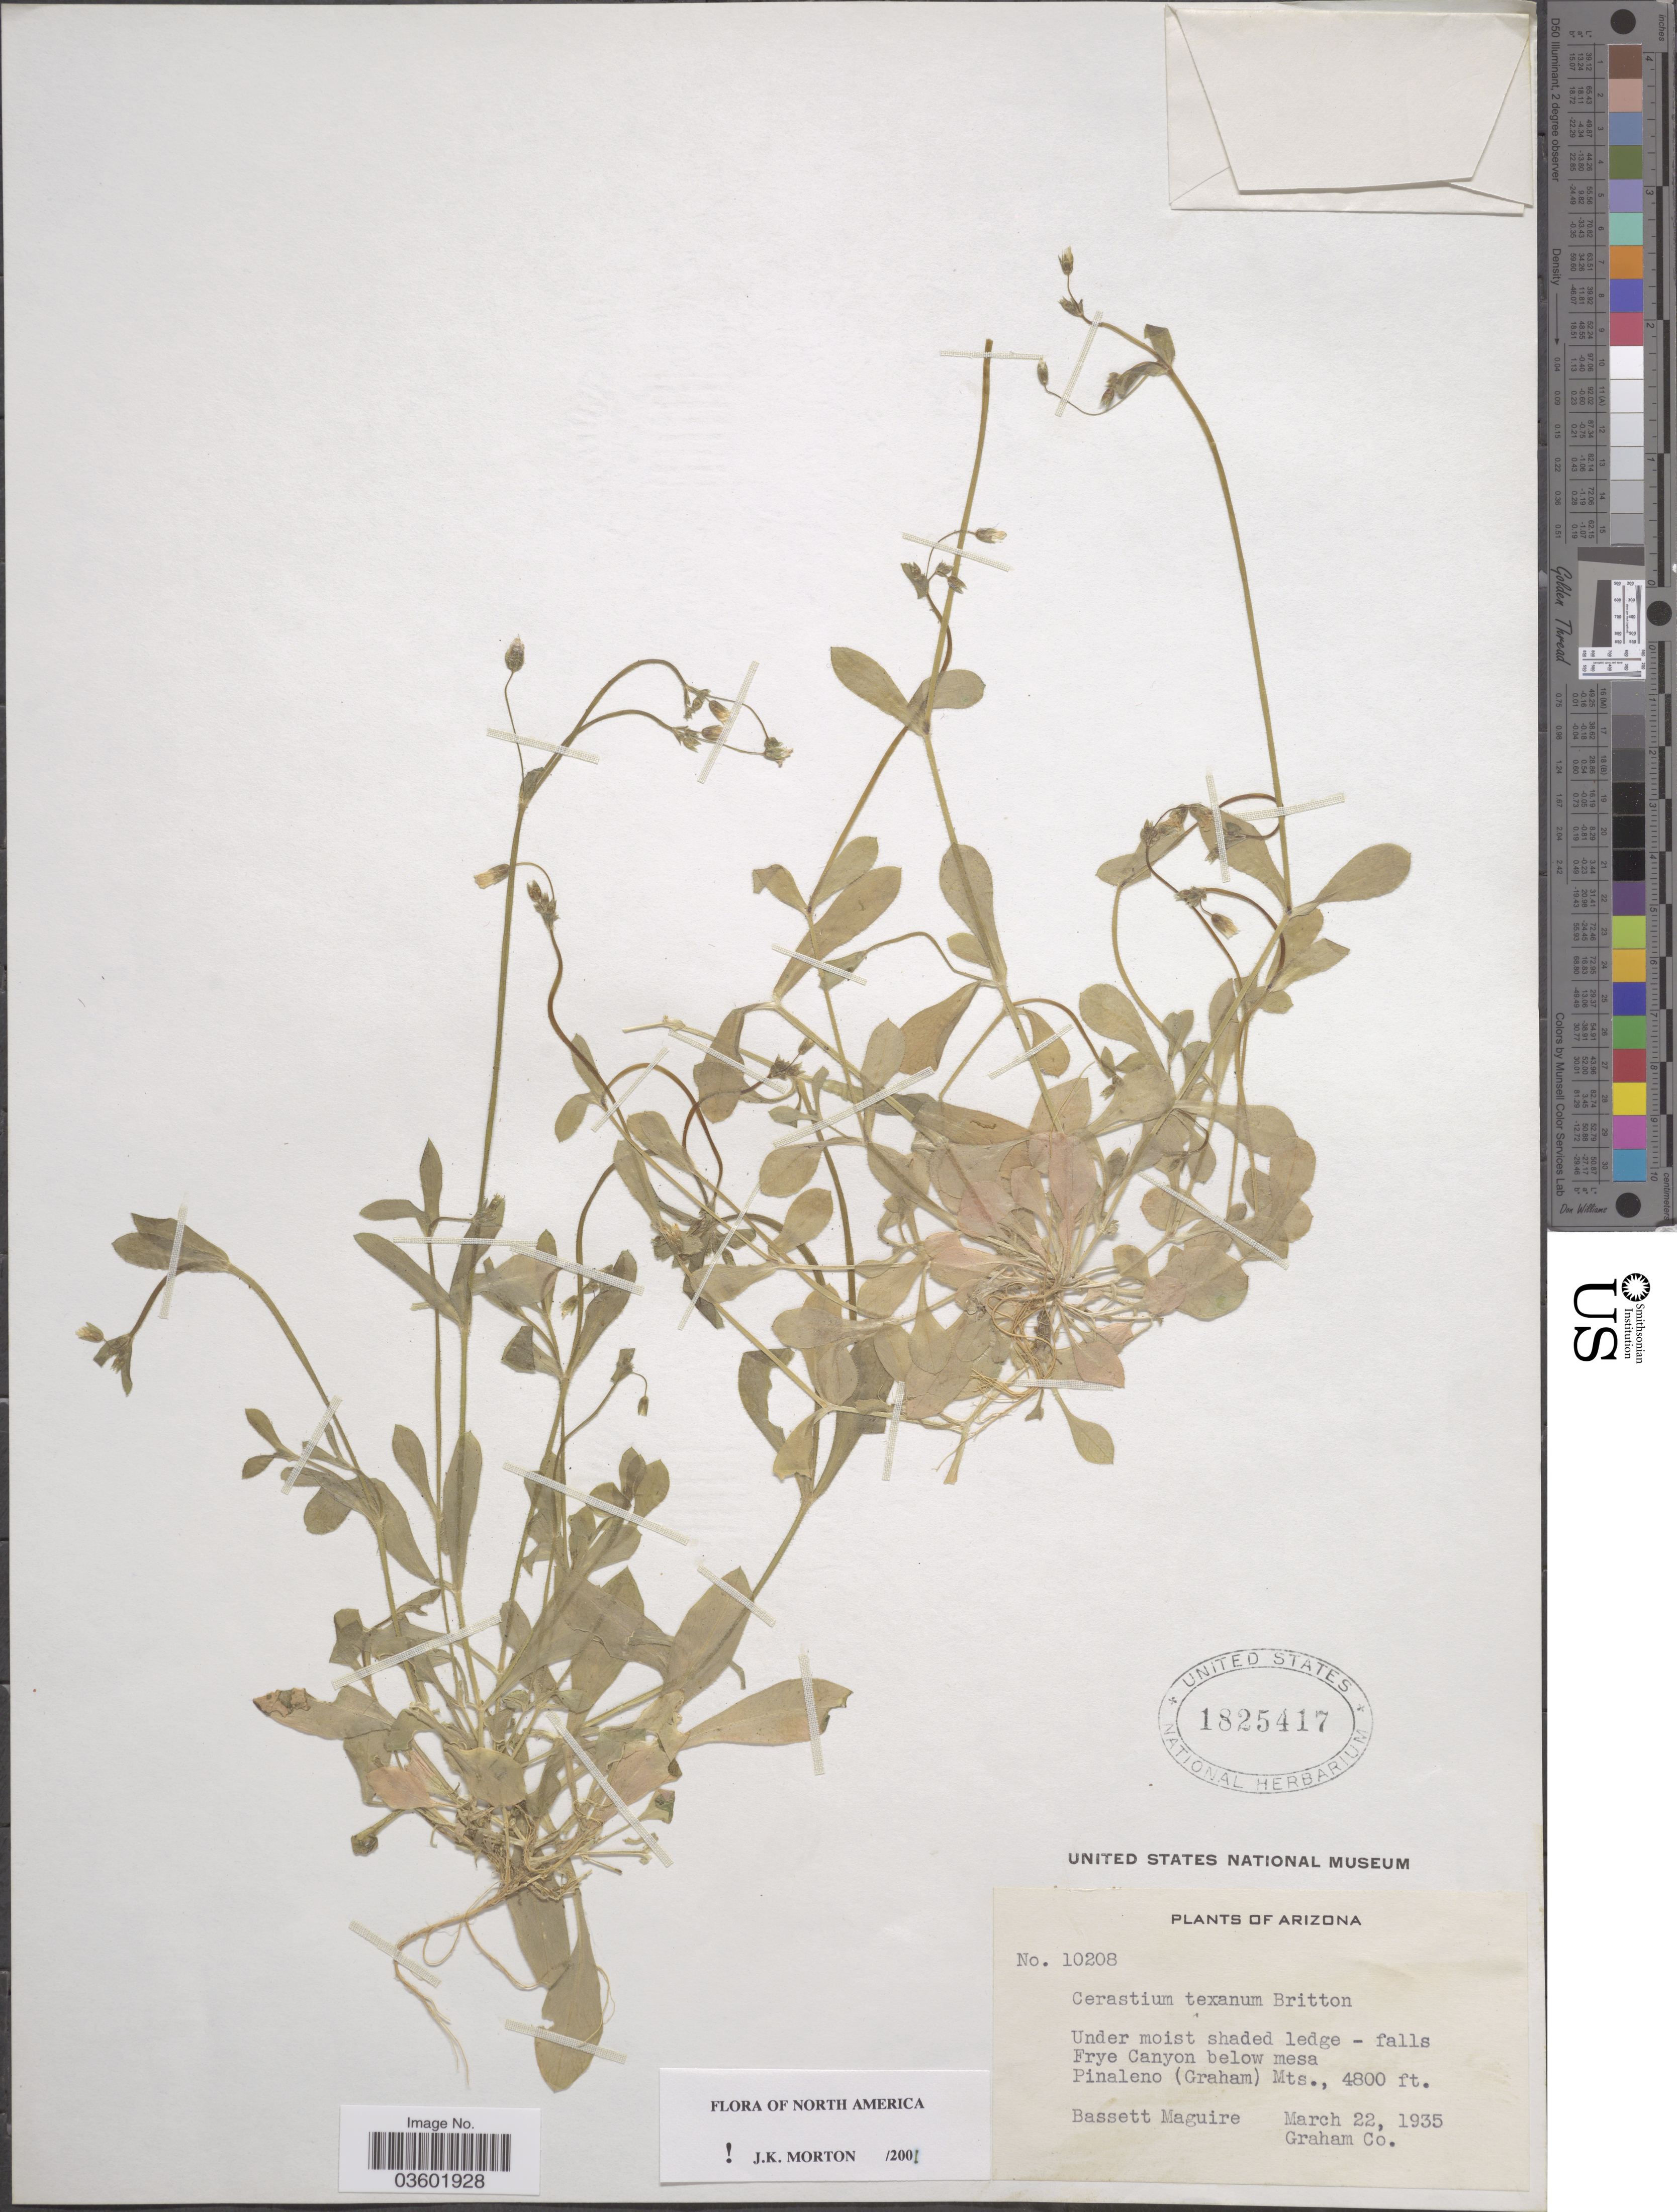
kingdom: Plantae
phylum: Tracheophyta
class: Magnoliopsida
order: Caryophyllales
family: Caryophyllaceae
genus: Cerastium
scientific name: Cerastium texanum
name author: Britton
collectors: B. Maguire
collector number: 10208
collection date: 1935-03-22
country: United States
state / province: Arizona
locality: Falls Frye Canon below mesa Pinaleno (Graham) Mts.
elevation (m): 1463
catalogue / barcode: US 1825417